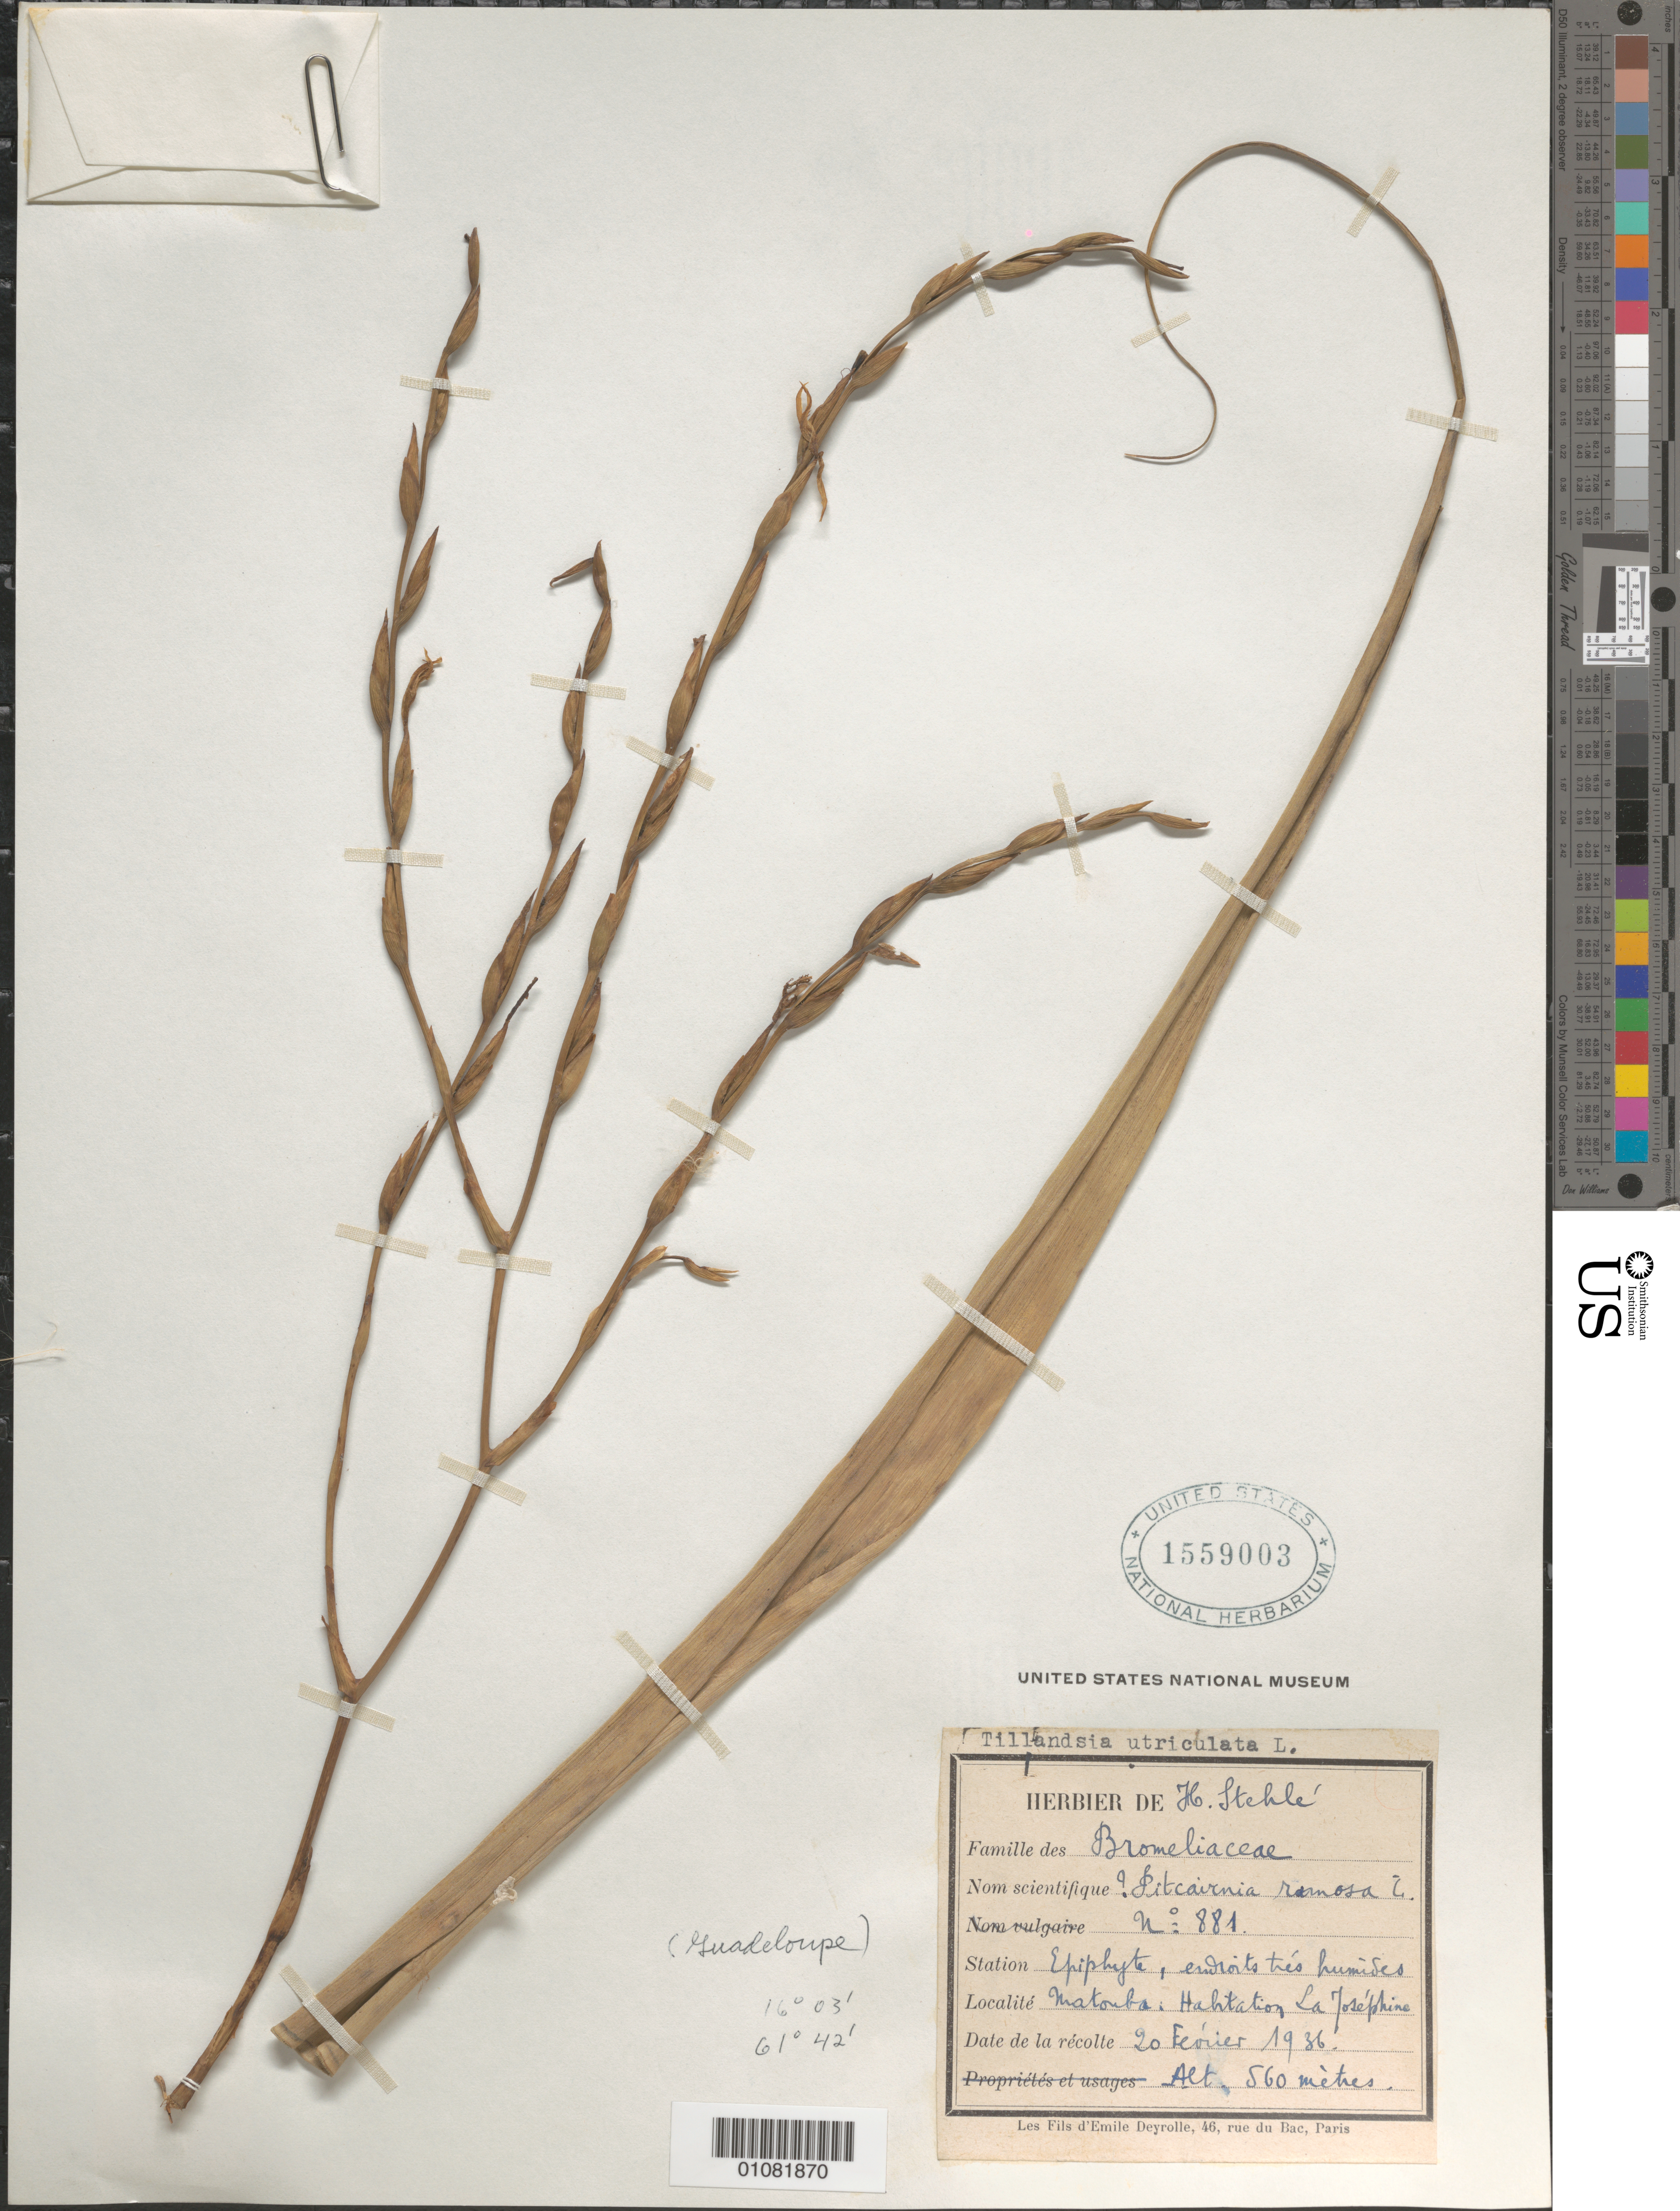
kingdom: Plantae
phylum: Tracheophyta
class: Liliopsida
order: Poales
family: Bromeliaceae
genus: Tillandsia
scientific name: Tillandsia utriculata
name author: L.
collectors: H. Stehlé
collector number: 881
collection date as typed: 20 Feb 1936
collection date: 1936-02-20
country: Guadeloupe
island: Basse Terre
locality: Matouba, Habitation La Joséphine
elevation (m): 560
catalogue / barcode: US 1559003